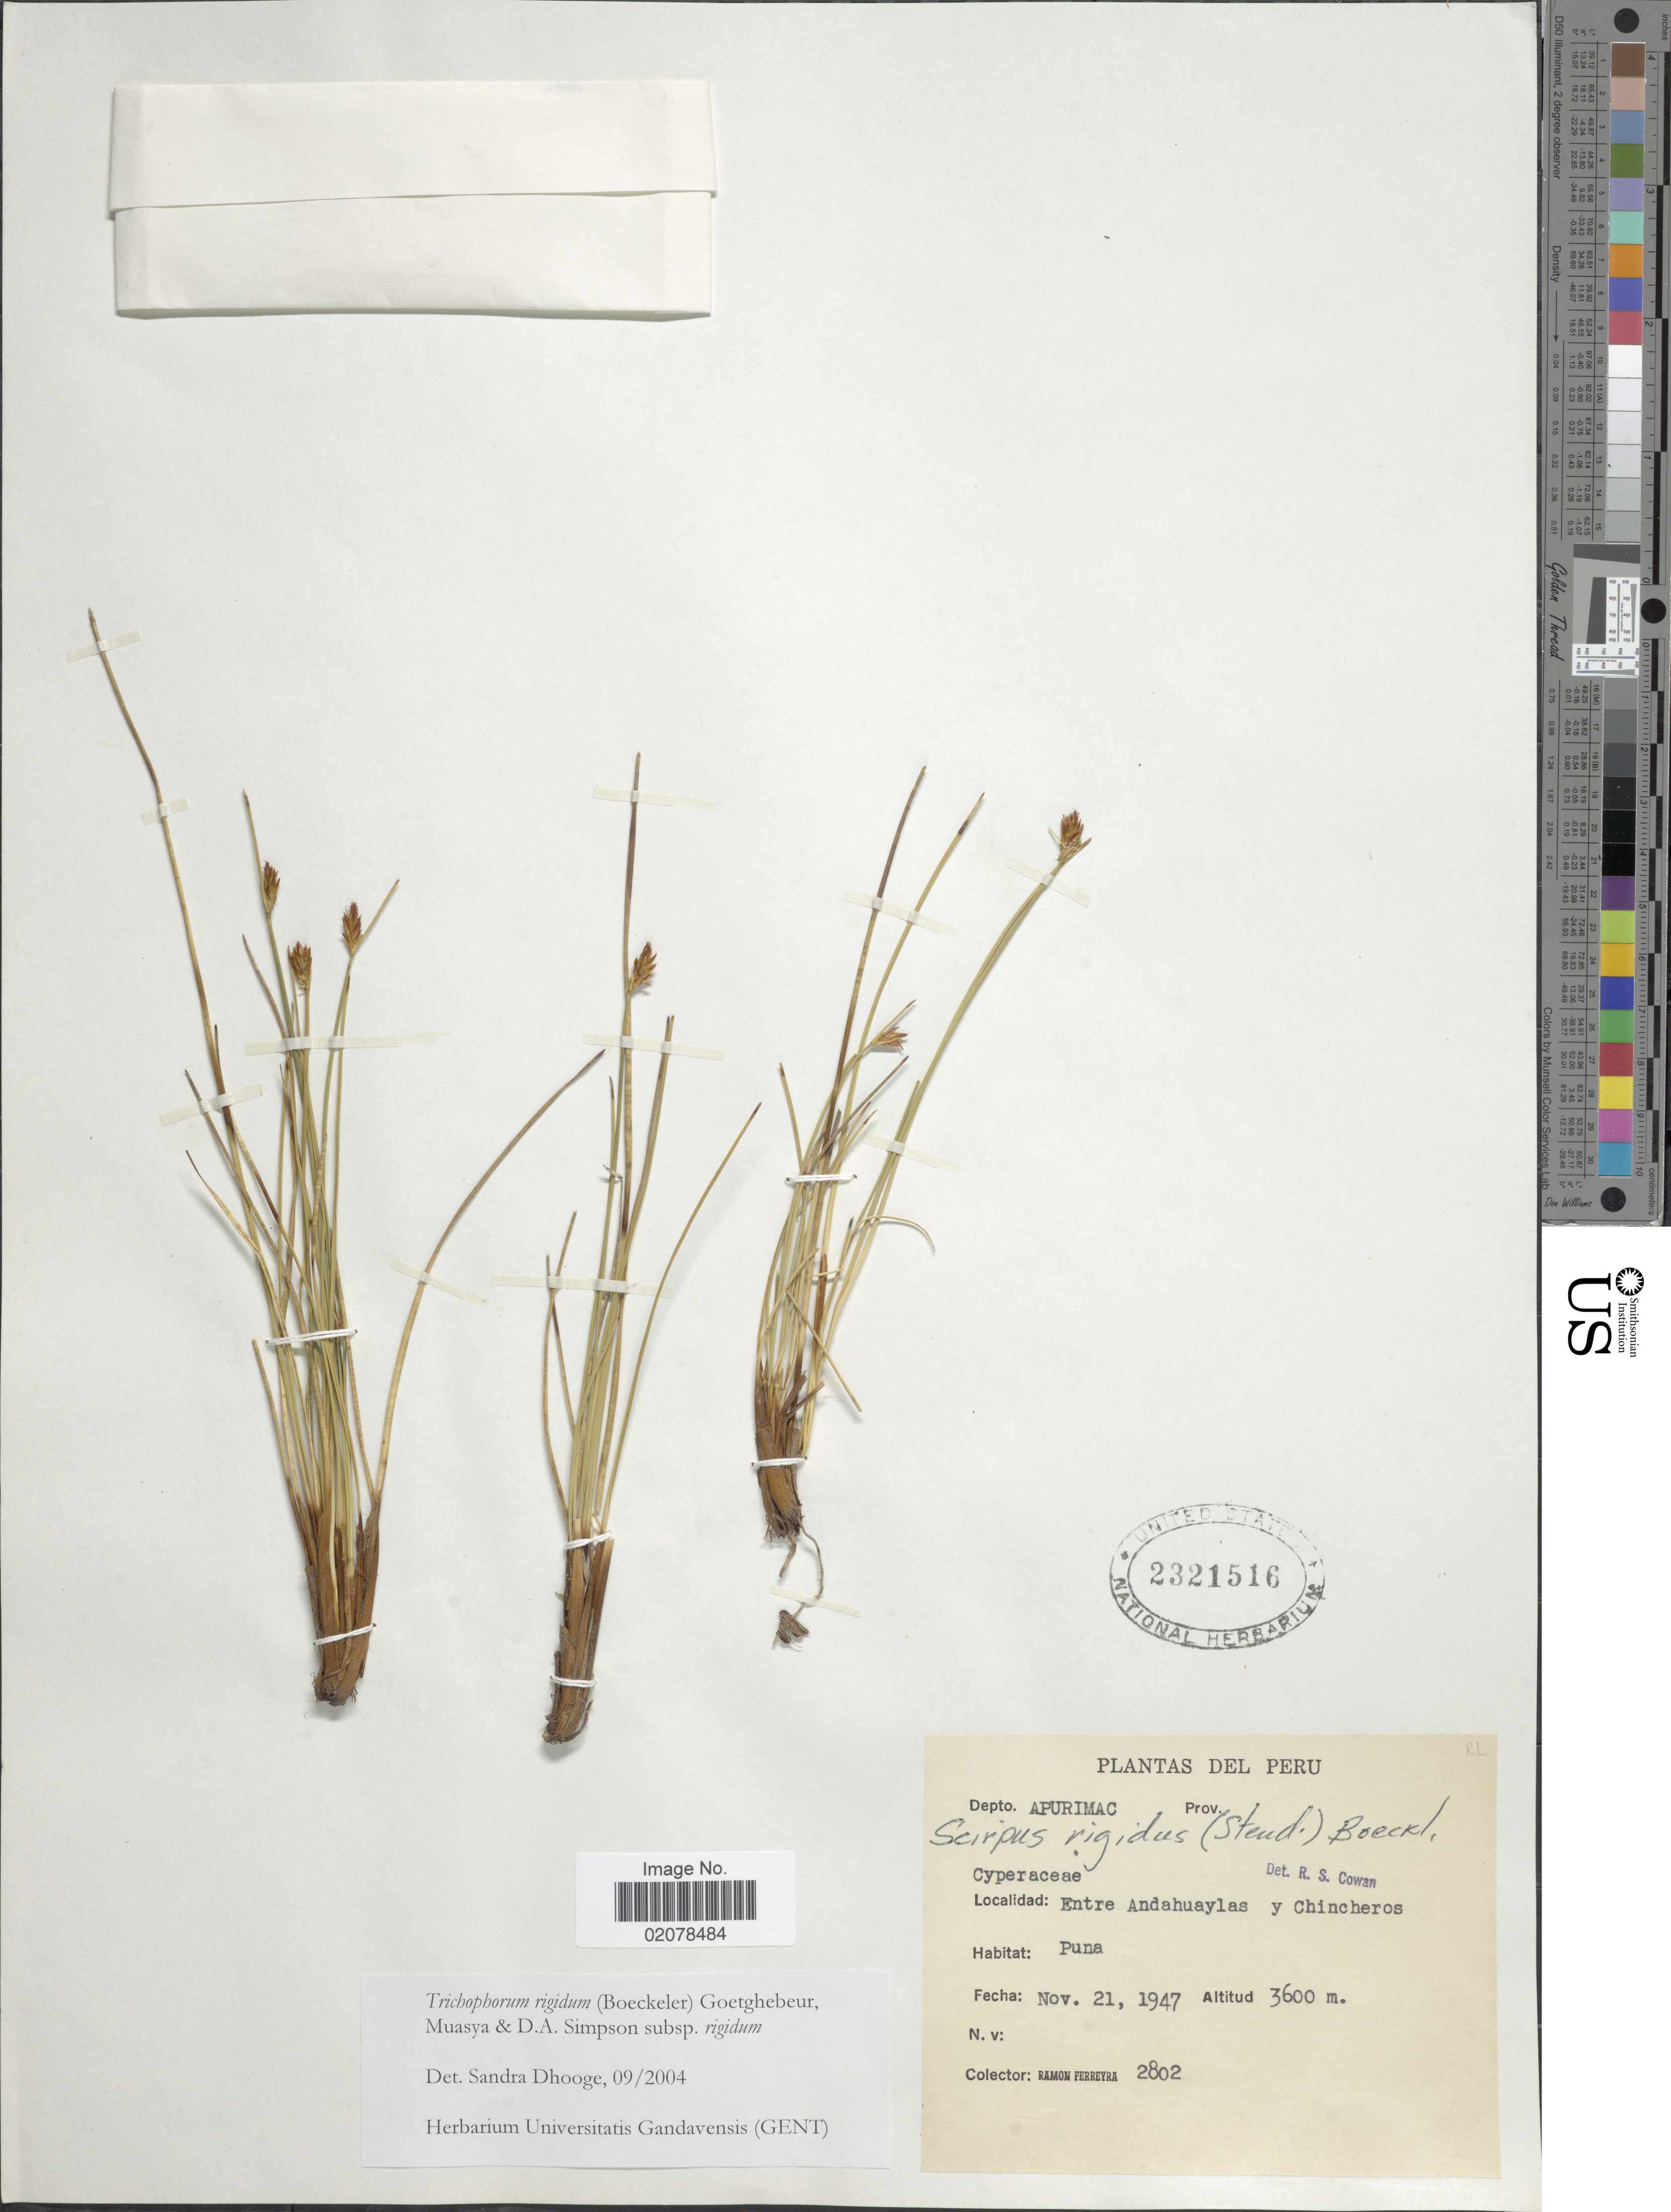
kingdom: Plantae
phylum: Tracheophyta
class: Liliopsida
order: Poales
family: Cyperaceae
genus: Trichophorum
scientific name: Trichophorum rigidum subsp. rigidum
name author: (Steud.) Goetgh. et al.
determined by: Dhooge, S.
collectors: R. A. Ferreyra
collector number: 2802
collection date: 1947-11-21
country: Peru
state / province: Apurímac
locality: Entre Andahuaylas y Chincheros, Puna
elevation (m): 3600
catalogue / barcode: US 2321516